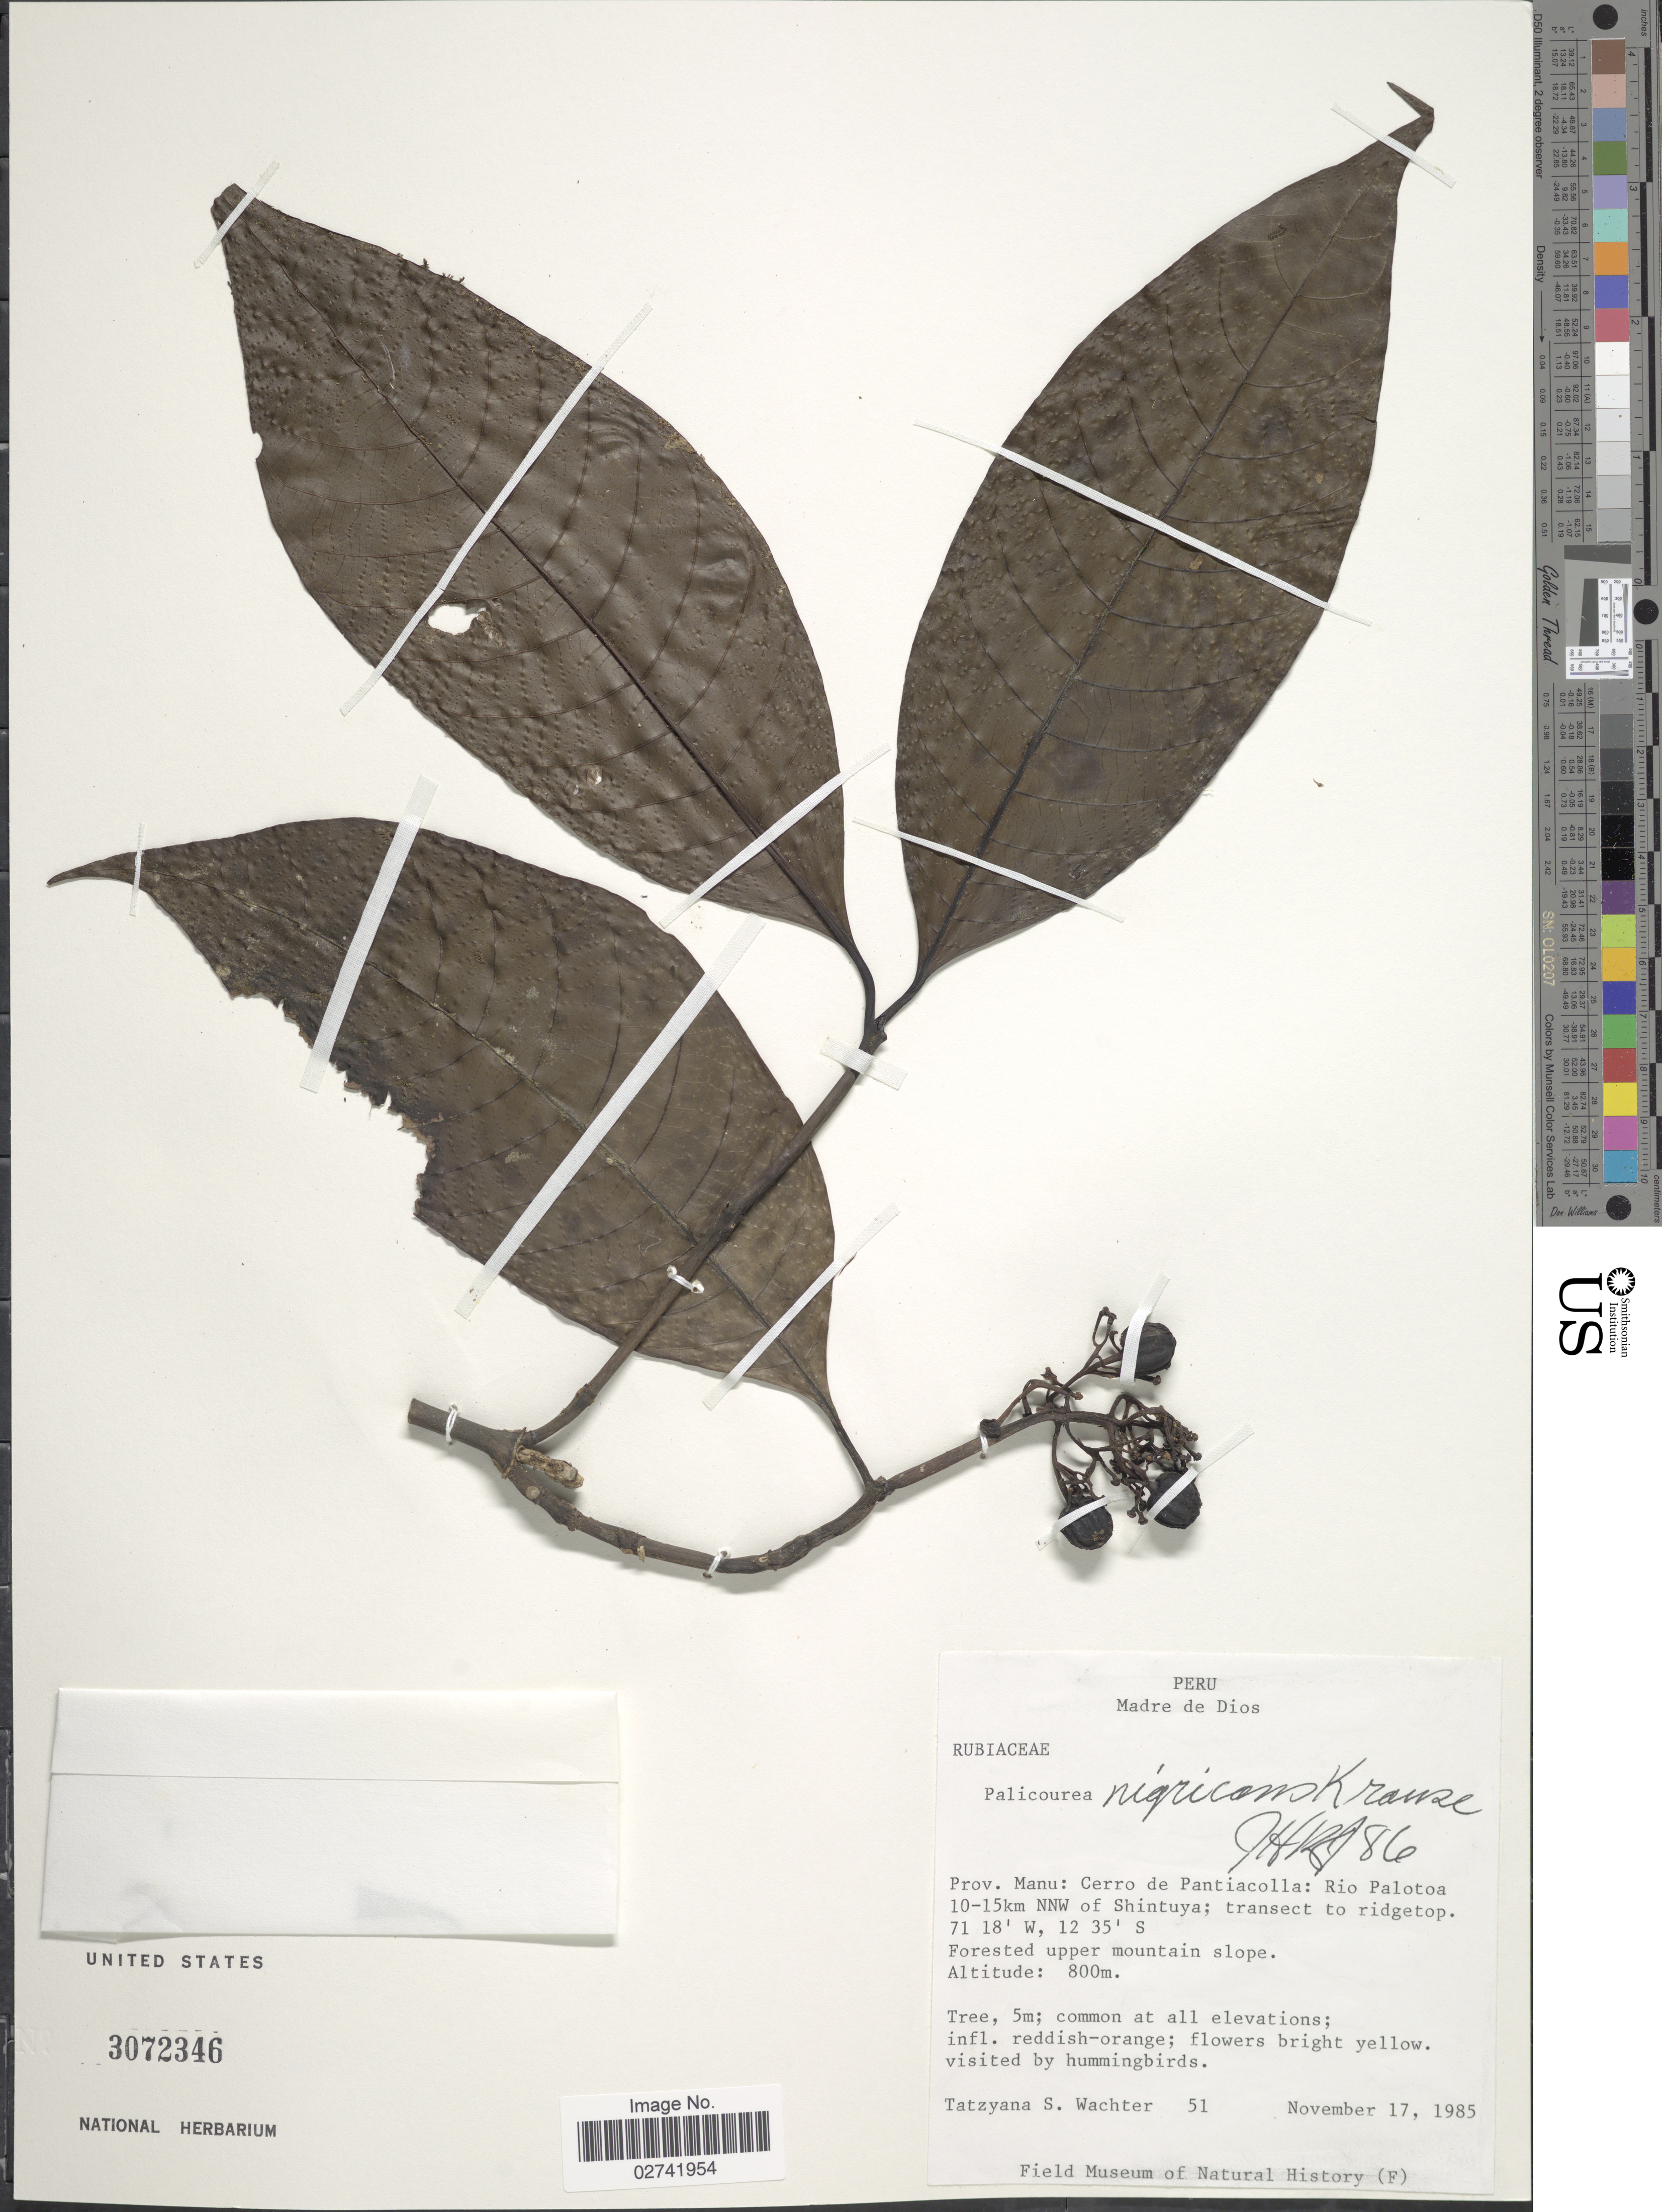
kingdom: Plantae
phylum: Tracheophyta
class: Magnoliopsida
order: Gentianales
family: Rubiaceae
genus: Palicourea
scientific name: Palicourea nigricans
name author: Krause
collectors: T. Wachter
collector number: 51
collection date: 1985-11-17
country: Peru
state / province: Madre de Dios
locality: Prov. Manu: Cerro de Pantiacolla:: Rio Palotea 10-15km NNW of Shintuya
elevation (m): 800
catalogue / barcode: US 3072346